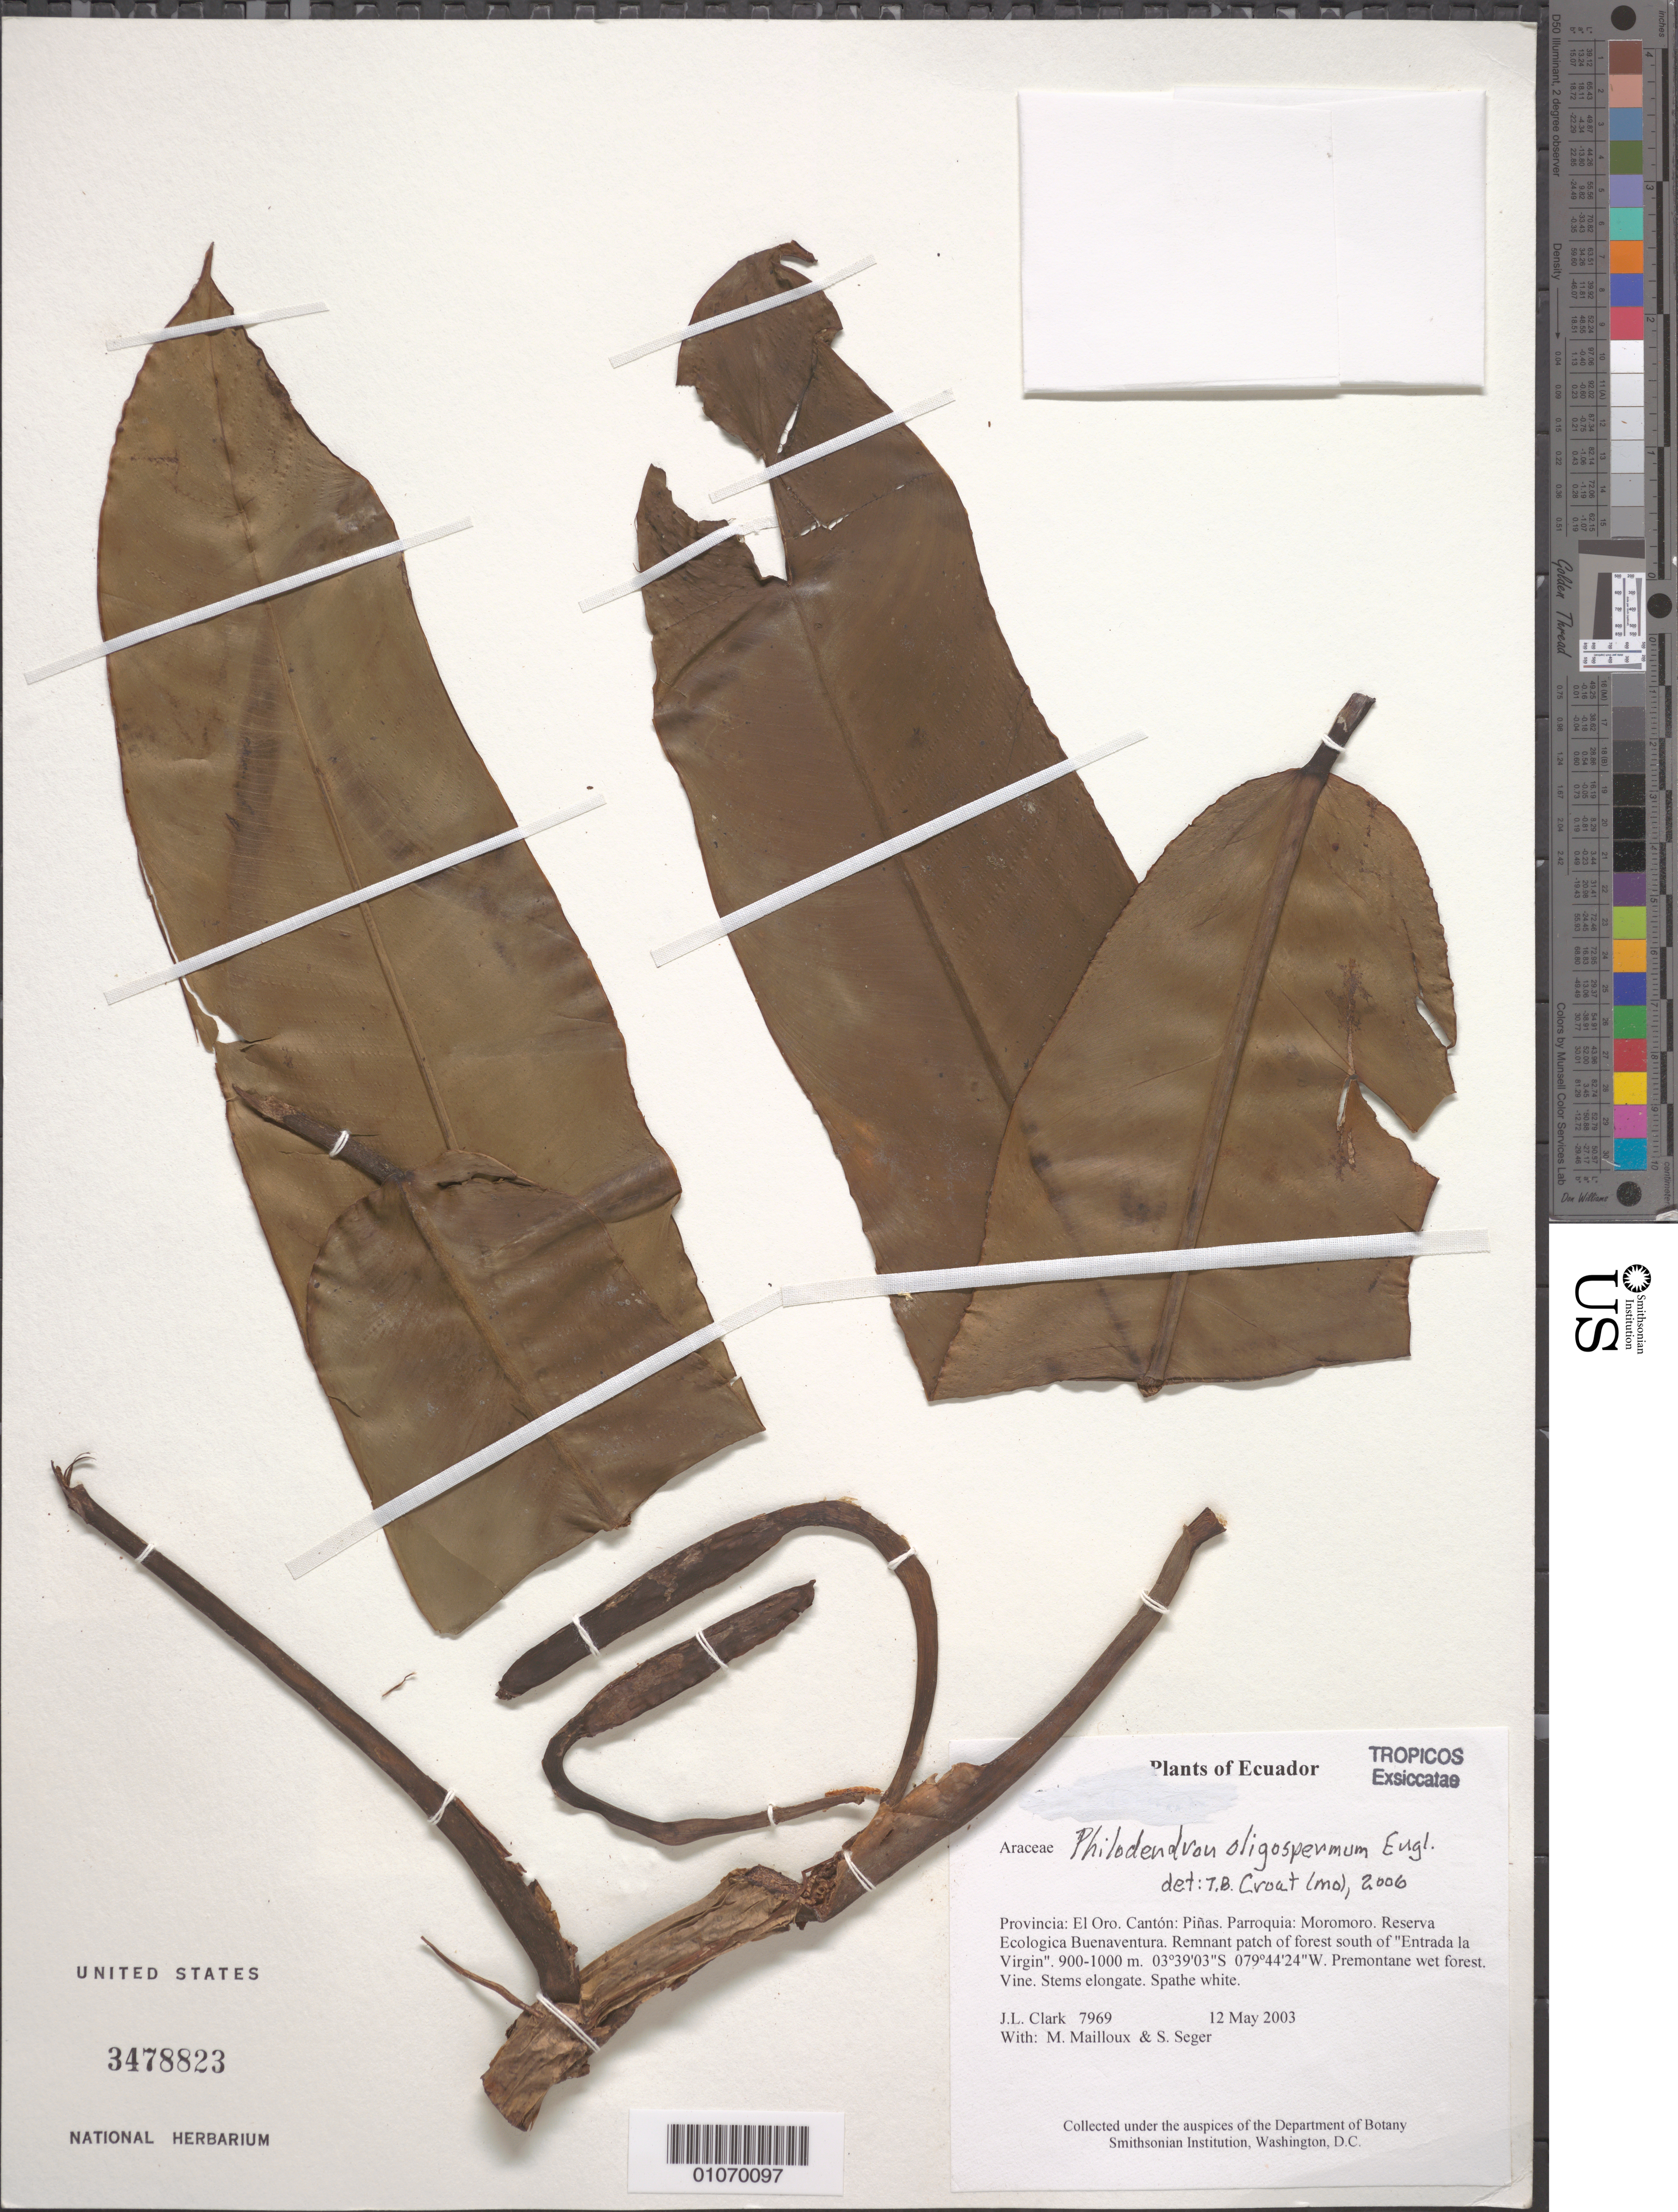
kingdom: Plantae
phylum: Tracheophyta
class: Liliopsida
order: Alismatales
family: Araceae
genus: Philodendron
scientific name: Philodendron oligospermum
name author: Engl.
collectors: J. L. Clark, M. Mailloux & S. Seger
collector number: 7969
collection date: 2003-05-12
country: Ecuador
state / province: El Oro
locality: Cantón: Piñas. Parroquia: Moromoro. Reserva Ecologica Buenaventura. Remnant patch of forest south of "Entrada la Virgin".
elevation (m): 900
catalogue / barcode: US 3478823